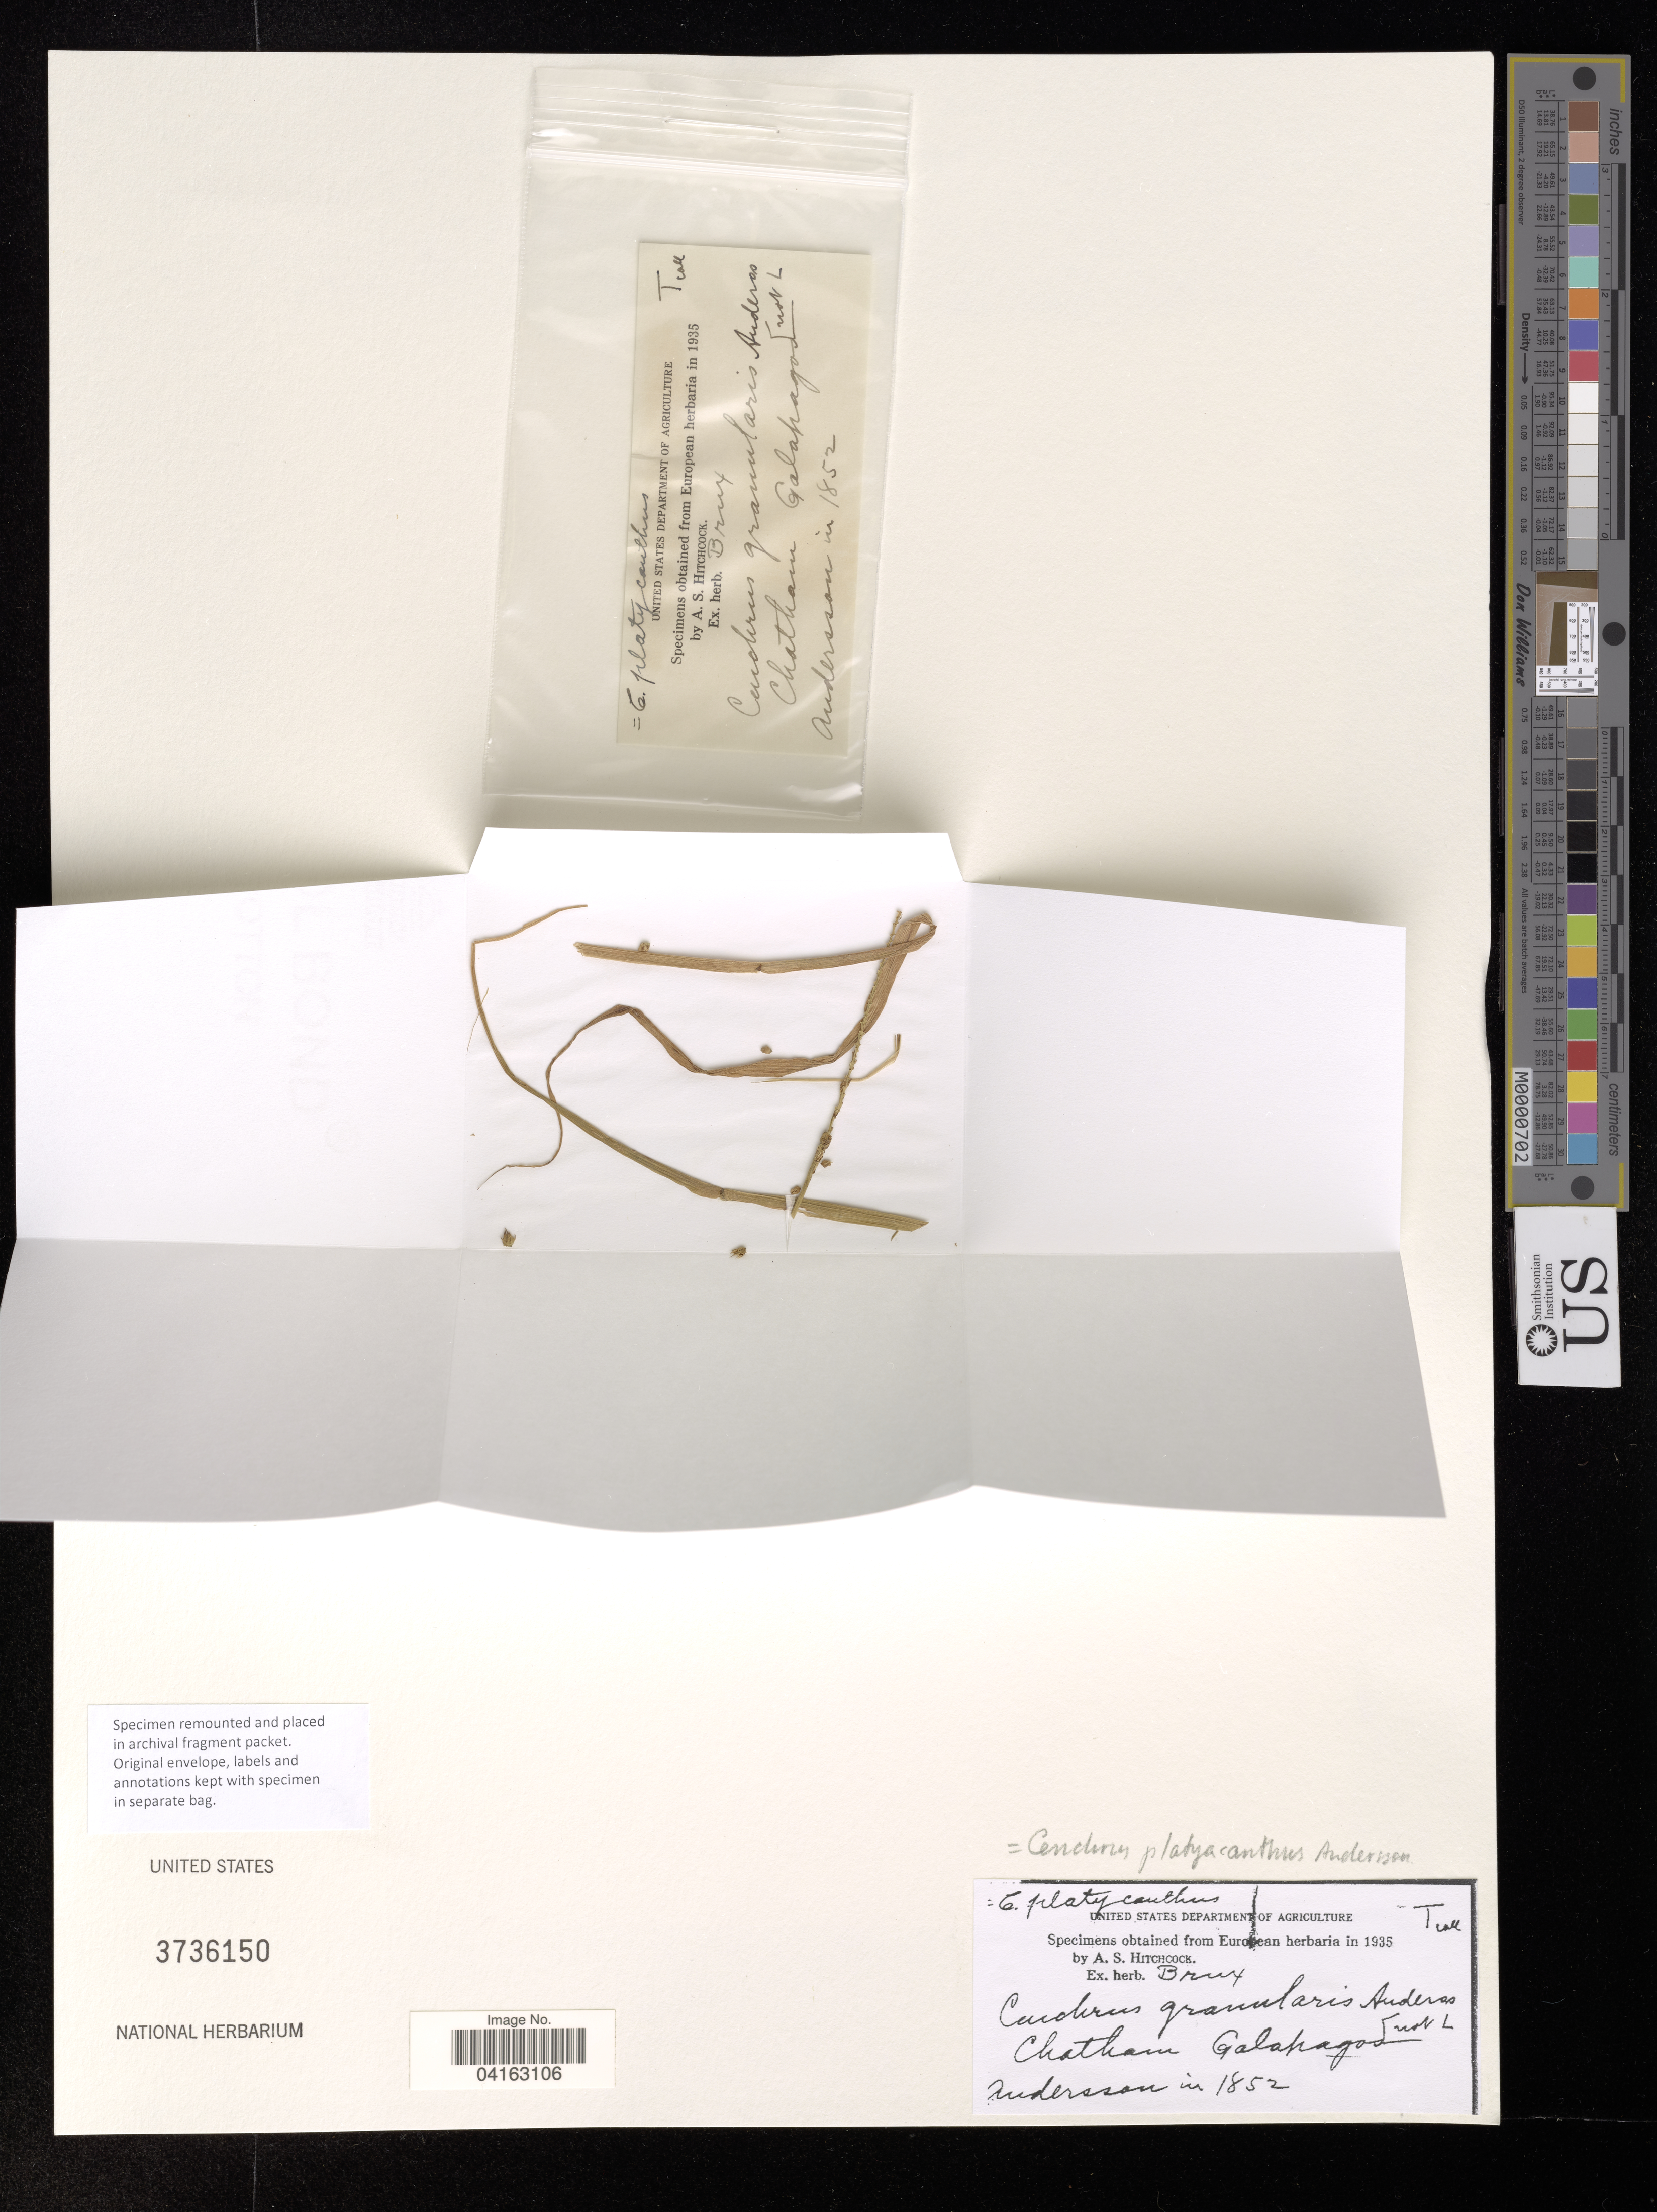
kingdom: Plantae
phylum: Tracheophyta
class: Liliopsida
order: Poales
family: Poaceae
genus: Cenchrus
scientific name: Cenchrus platyacanthus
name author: Andersson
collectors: N. J. Andersson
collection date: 1852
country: Czechia (?)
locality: Brux (?)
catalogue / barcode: US 3736150